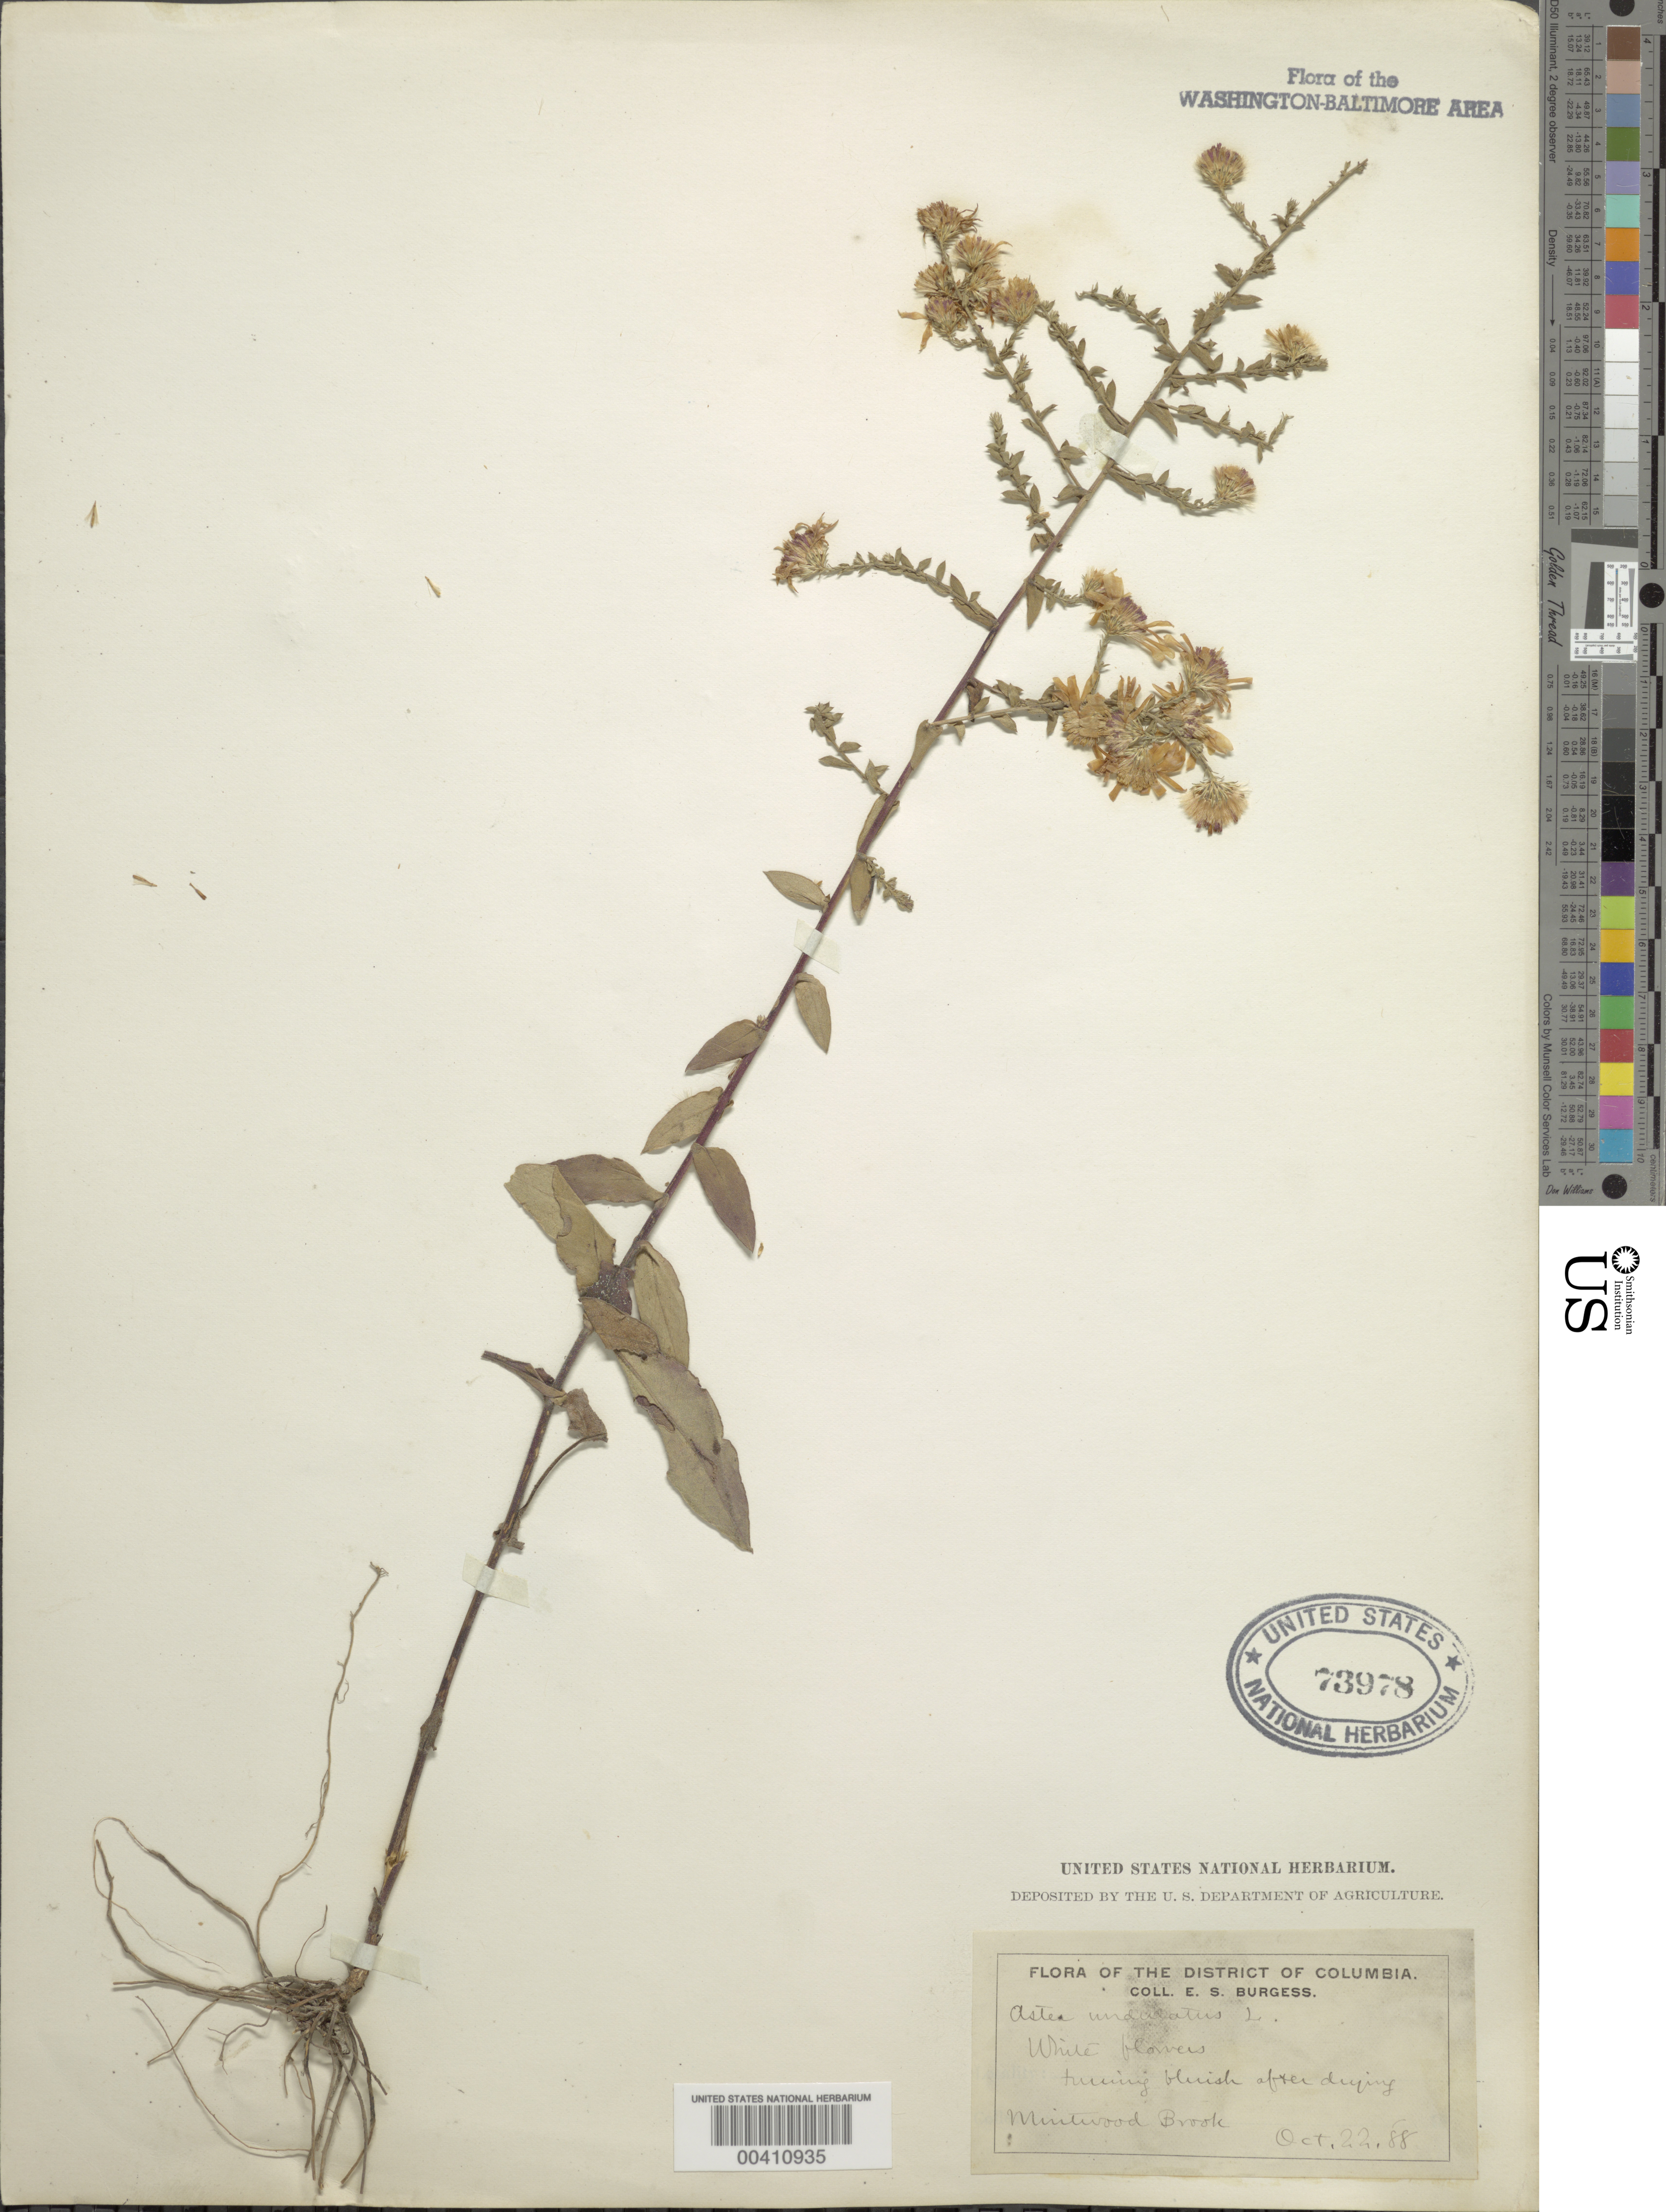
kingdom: Plantae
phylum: Tracheophyta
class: Magnoliopsida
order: Asterales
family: Asteraceae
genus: Symphyotrichum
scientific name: Symphyotrichum undulatum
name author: (L.) G.L. Nesom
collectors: E. Burgess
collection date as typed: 22 Oct 1888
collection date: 1888-10-22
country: United States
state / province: District of Columbia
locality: Mintwood Brook Rock Creek Park & vicinity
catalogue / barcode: US 73978